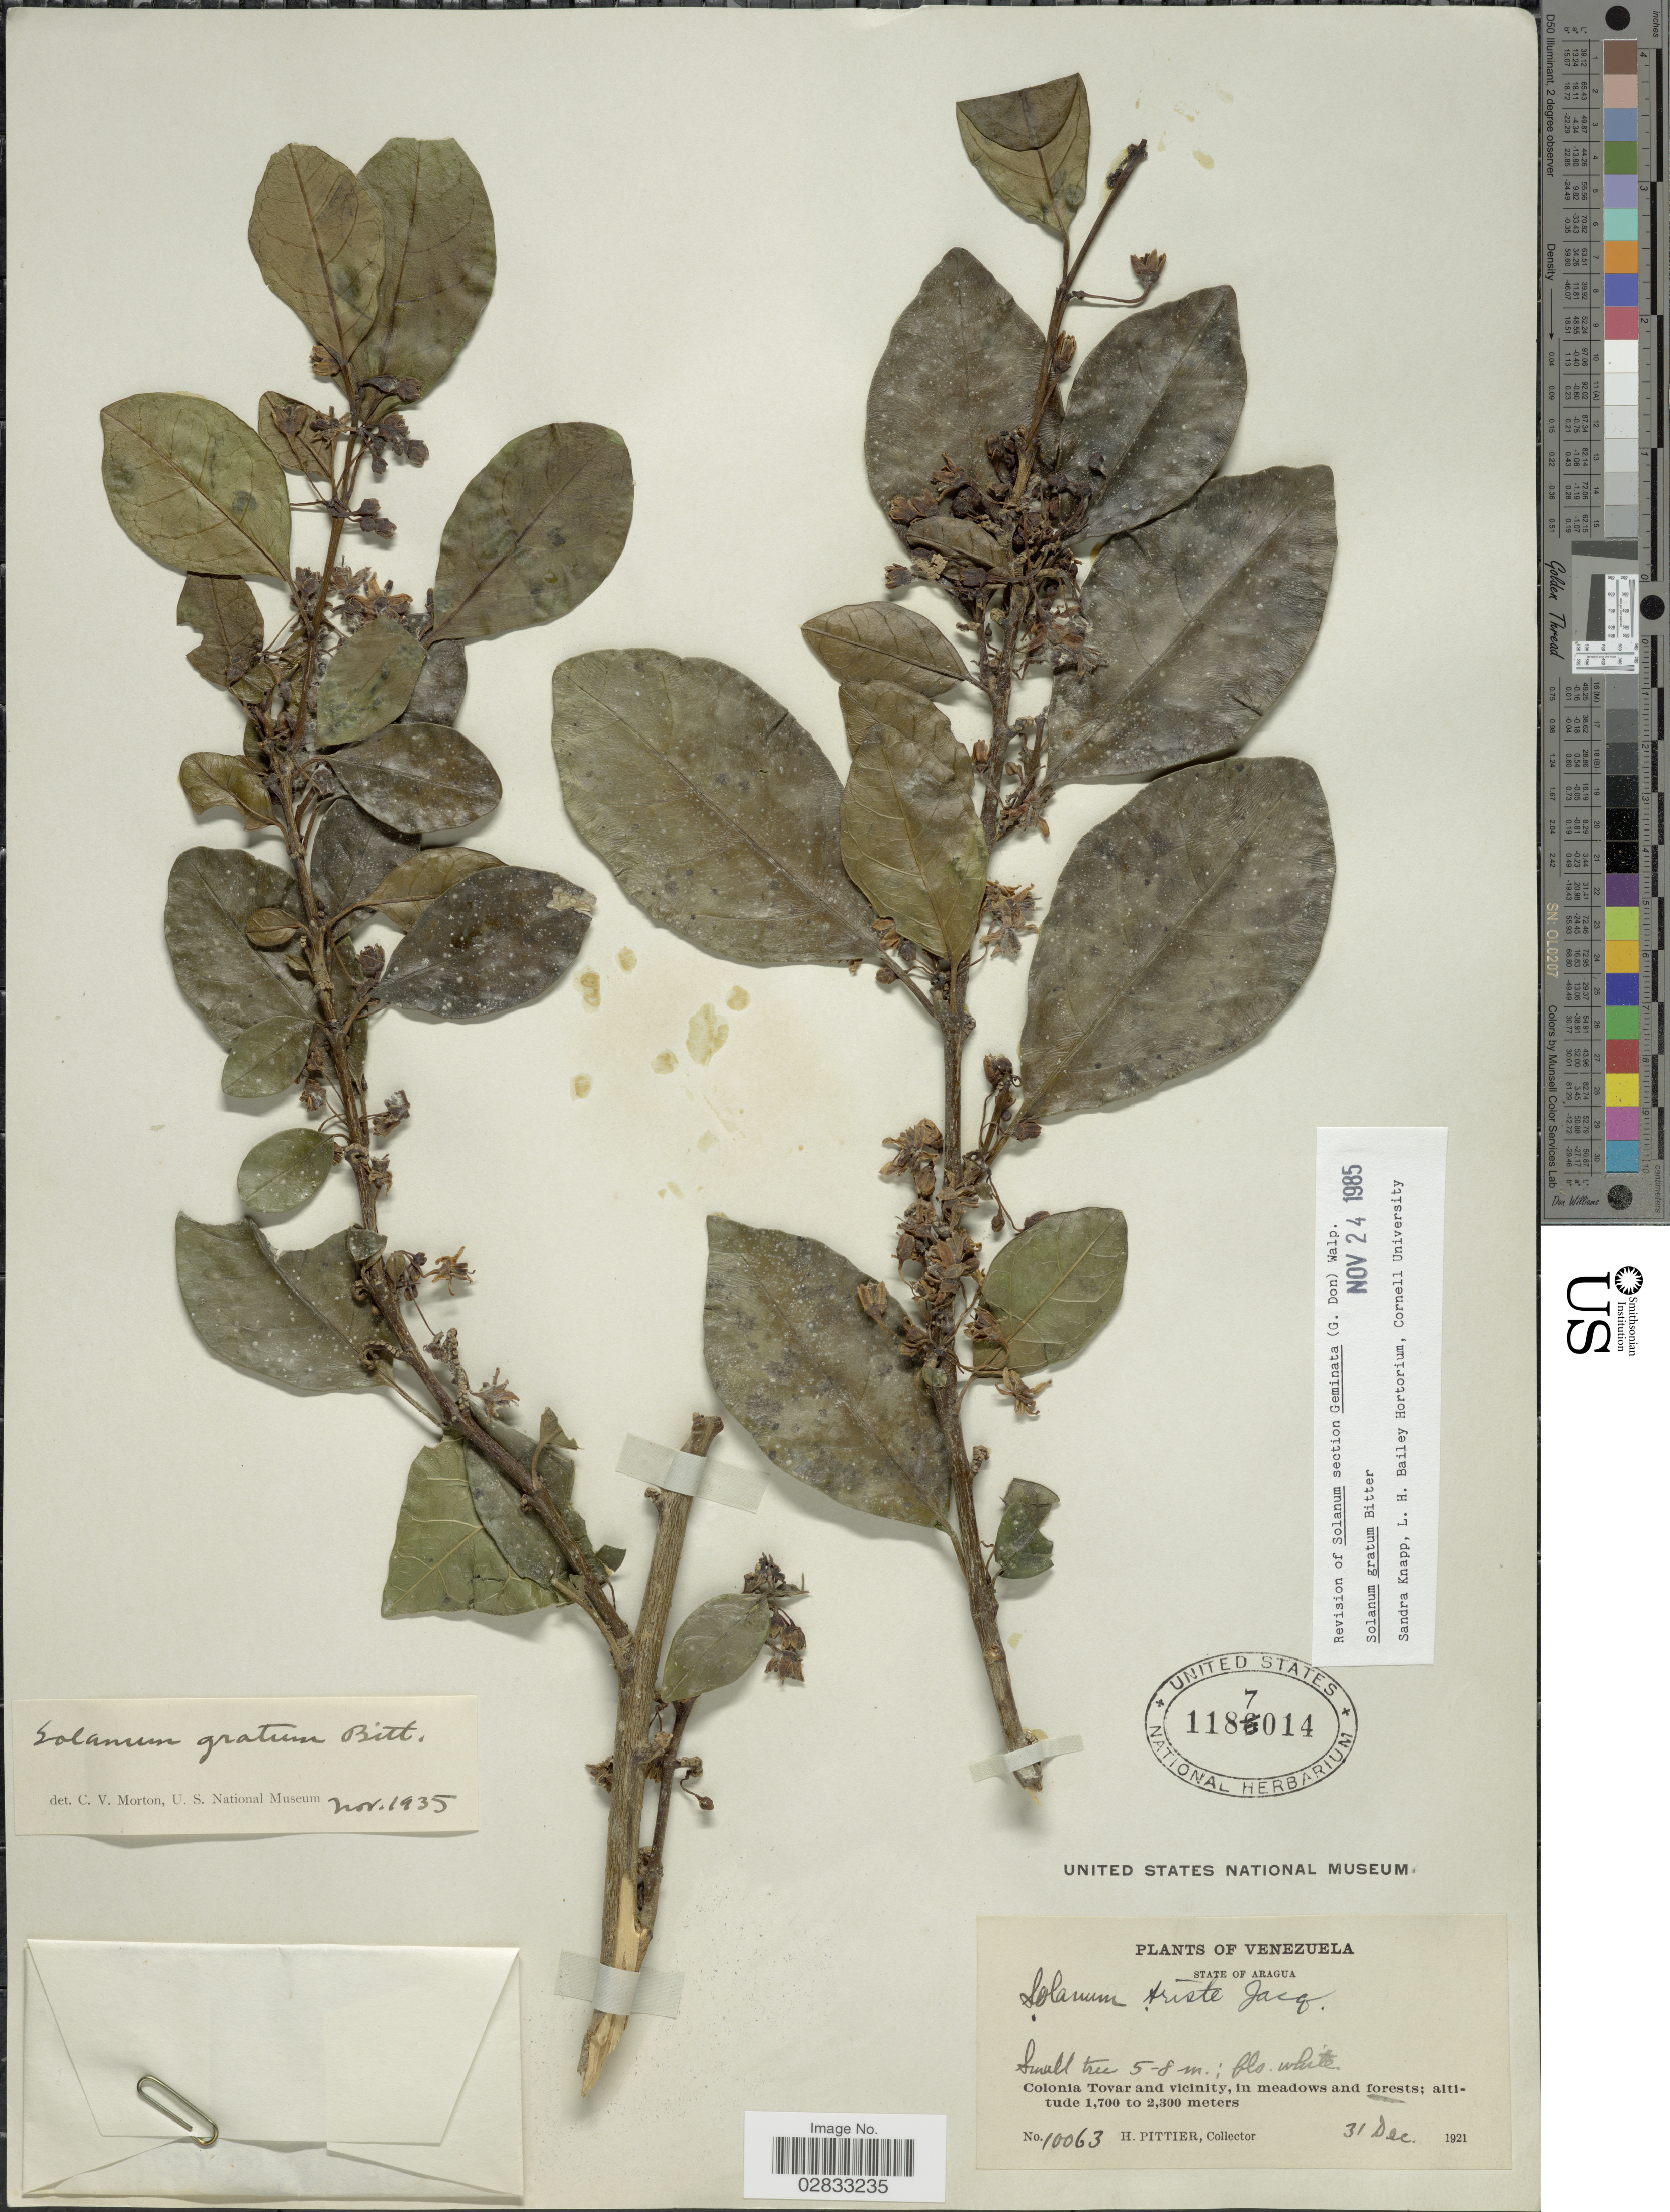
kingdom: Plantae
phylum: Tracheophyta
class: Magnoliopsida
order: Solanales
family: Solanaceae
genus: Solanum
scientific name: Solanum gratum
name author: Bitter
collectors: H. F. Pittier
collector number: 10063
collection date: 1921-12-31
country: Venezuela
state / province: Aragua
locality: Colonia Tovar and vicinity, in meadows and forests.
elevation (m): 1700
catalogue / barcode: US 1187014